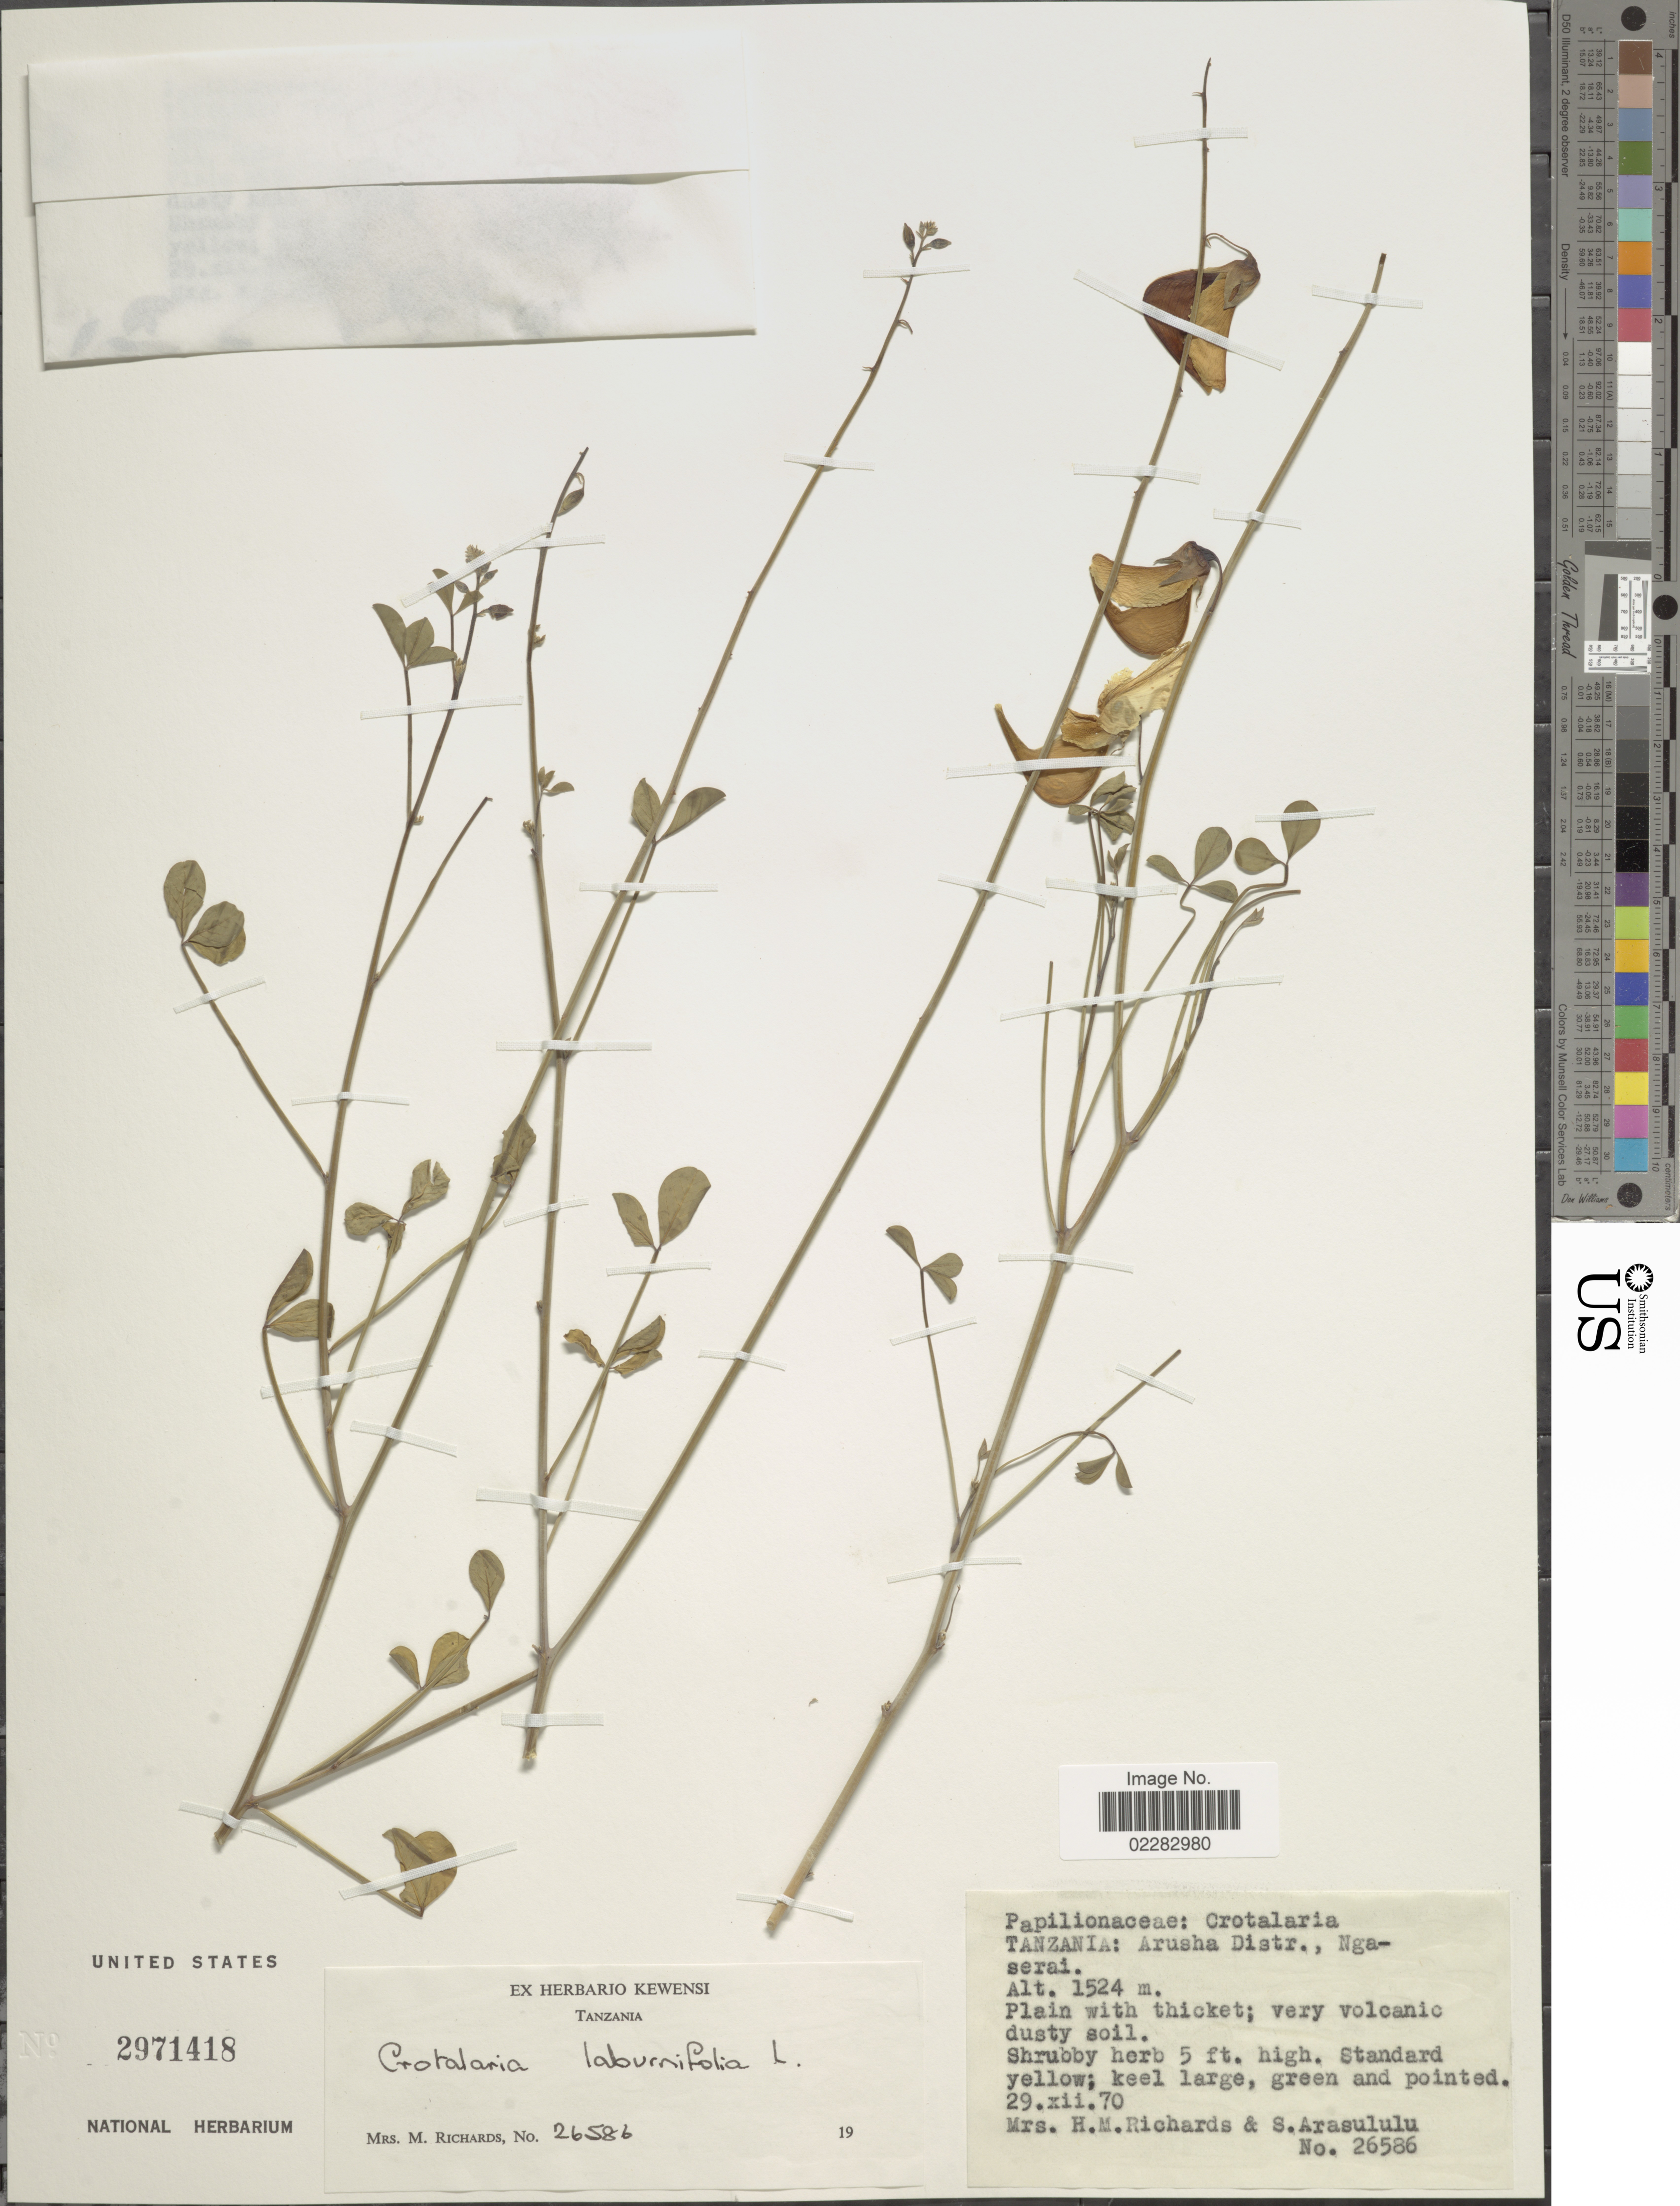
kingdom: Plantae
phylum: Tracheophyta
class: Magnoliopsida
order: Fabales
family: Fabaceae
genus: Crotalaria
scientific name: Crotalaria laburnifolia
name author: L.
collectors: H. Richards & S. Arasululu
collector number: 26586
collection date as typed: Transcribed d/m/y: 29/12/70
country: Tanzania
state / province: Arusha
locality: Ngaserai, plain with thicket.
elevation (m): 1524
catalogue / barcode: US 2971418